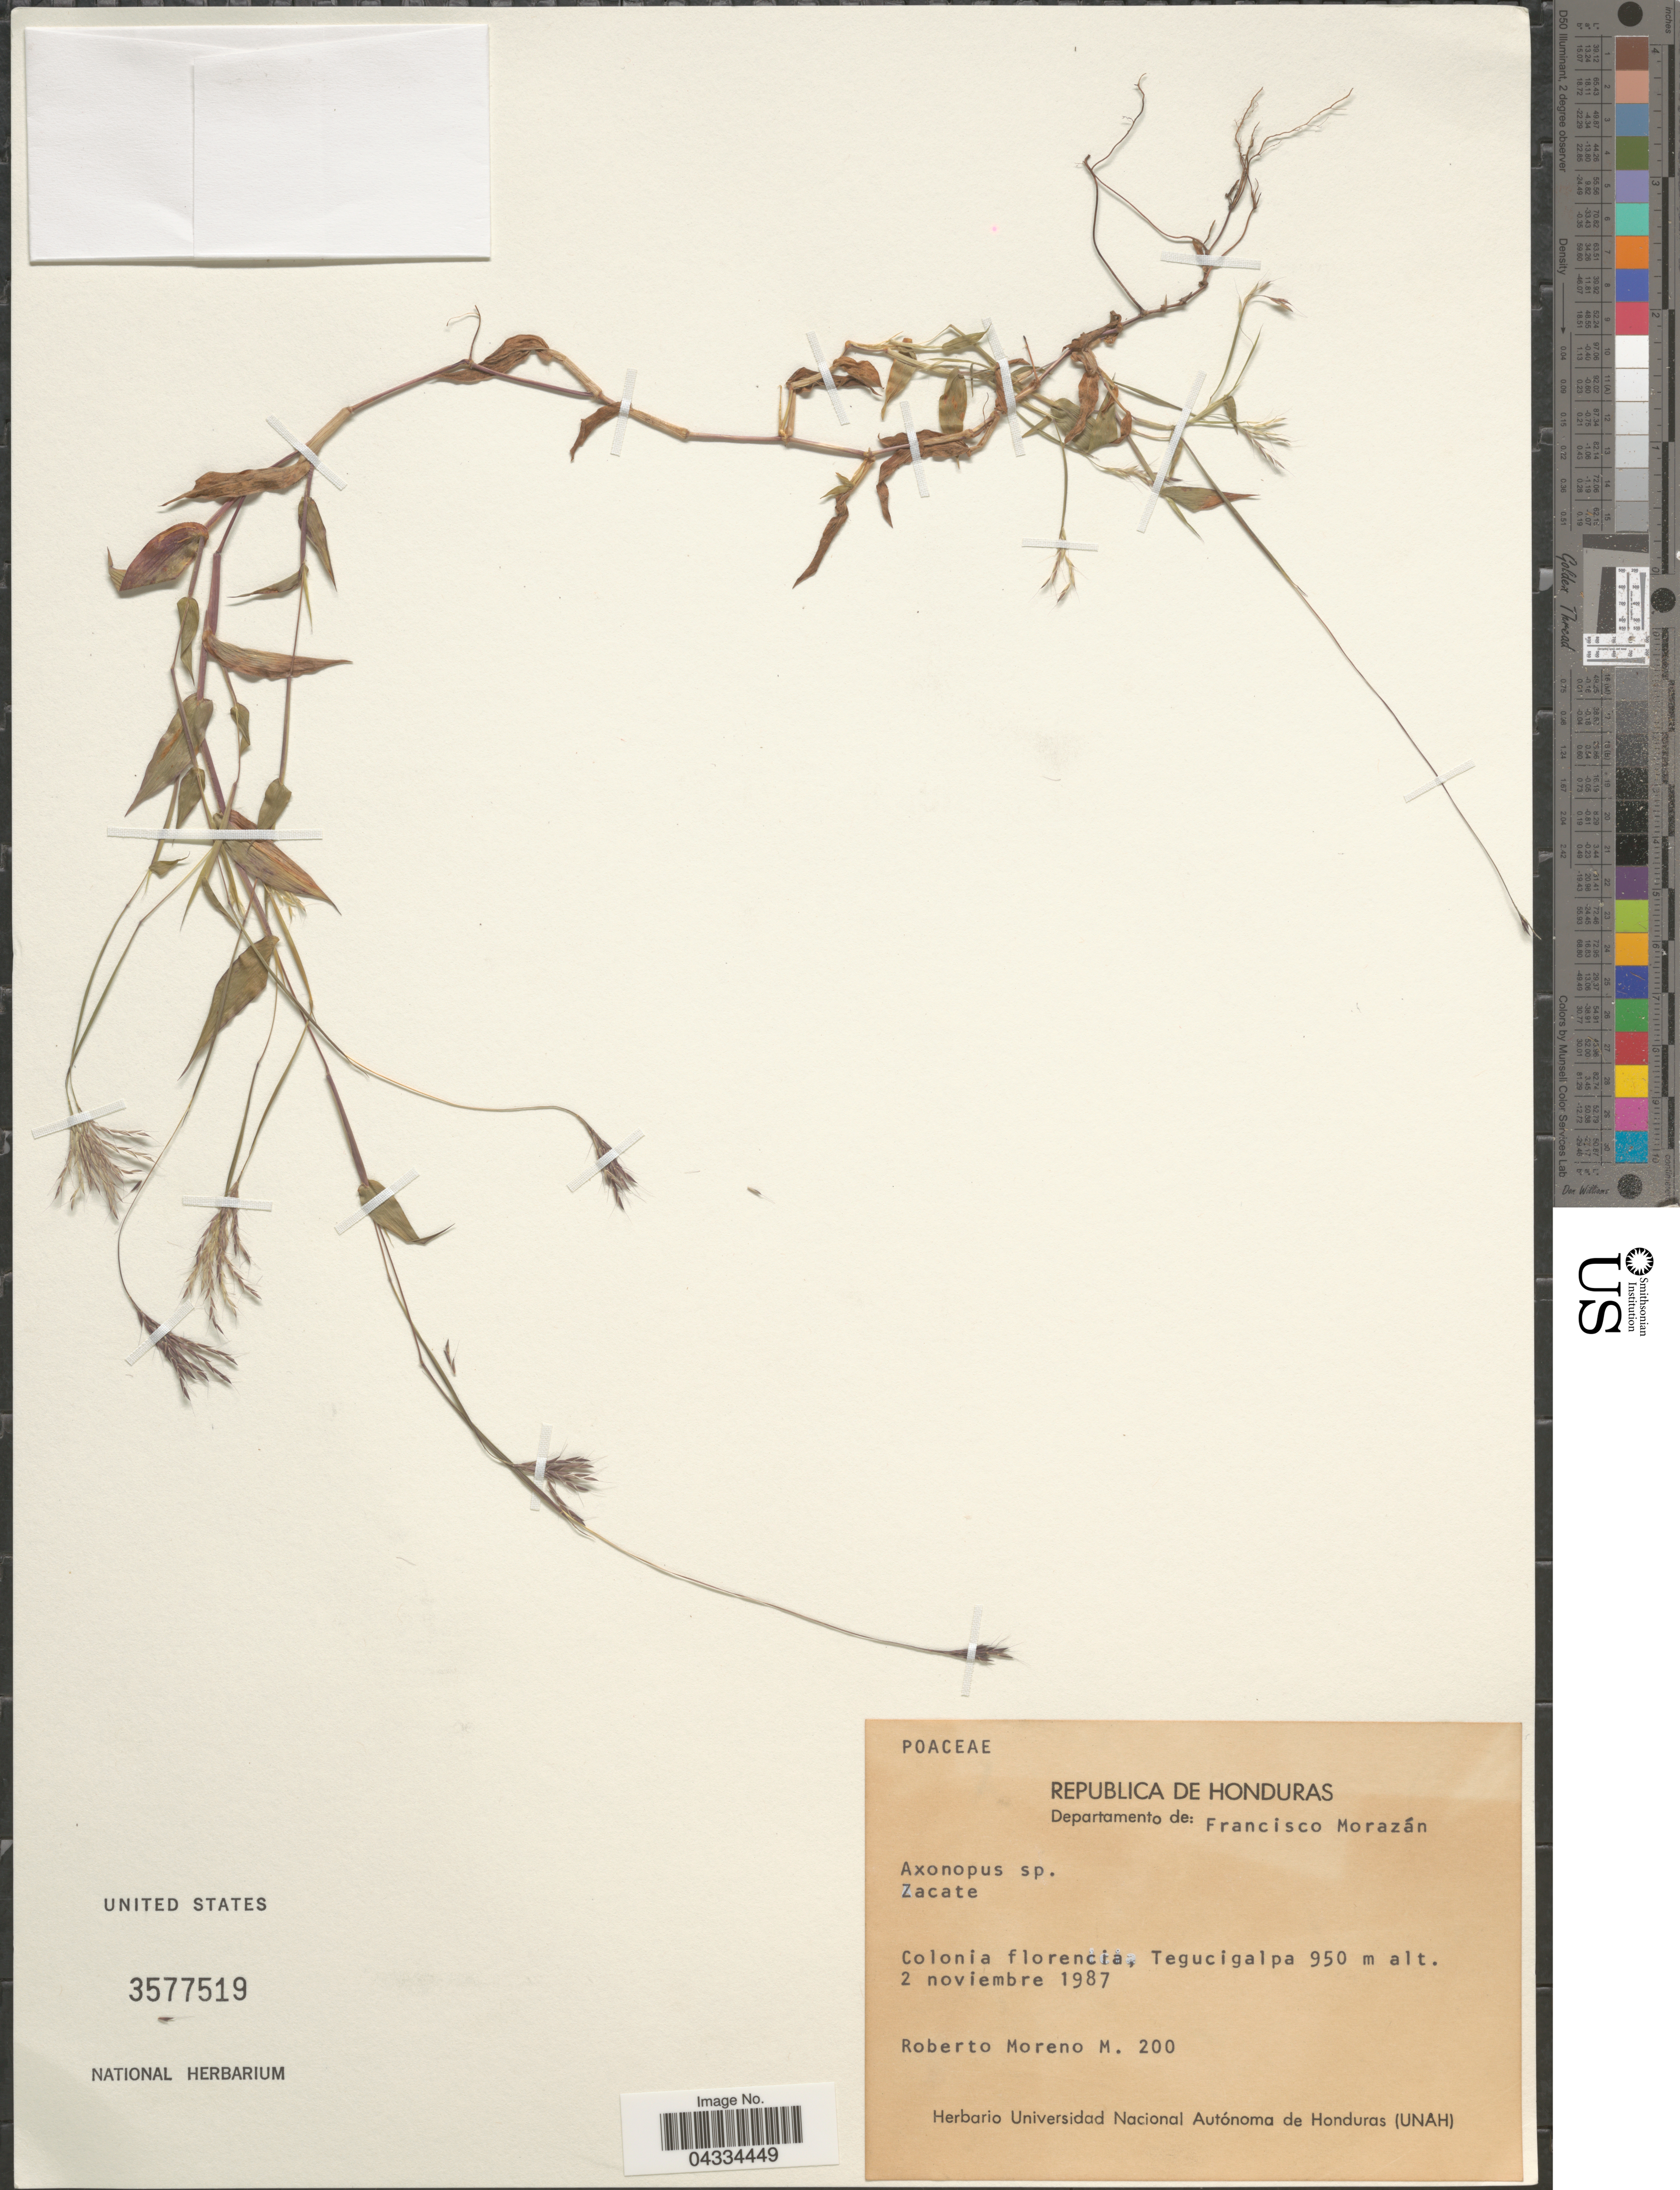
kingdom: Plantae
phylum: Tracheophyta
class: Liliopsida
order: Poales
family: Poaceae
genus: Axonopus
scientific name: Axonopus sp.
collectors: R. Moreno M.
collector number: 200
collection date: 1987-11-02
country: Honduras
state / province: Fco. Morazán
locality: Republica de Honduras. Departamento de: Francisco Morazán. Colonia florencia, Tegucigalpa.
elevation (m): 950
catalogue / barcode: US 3577519